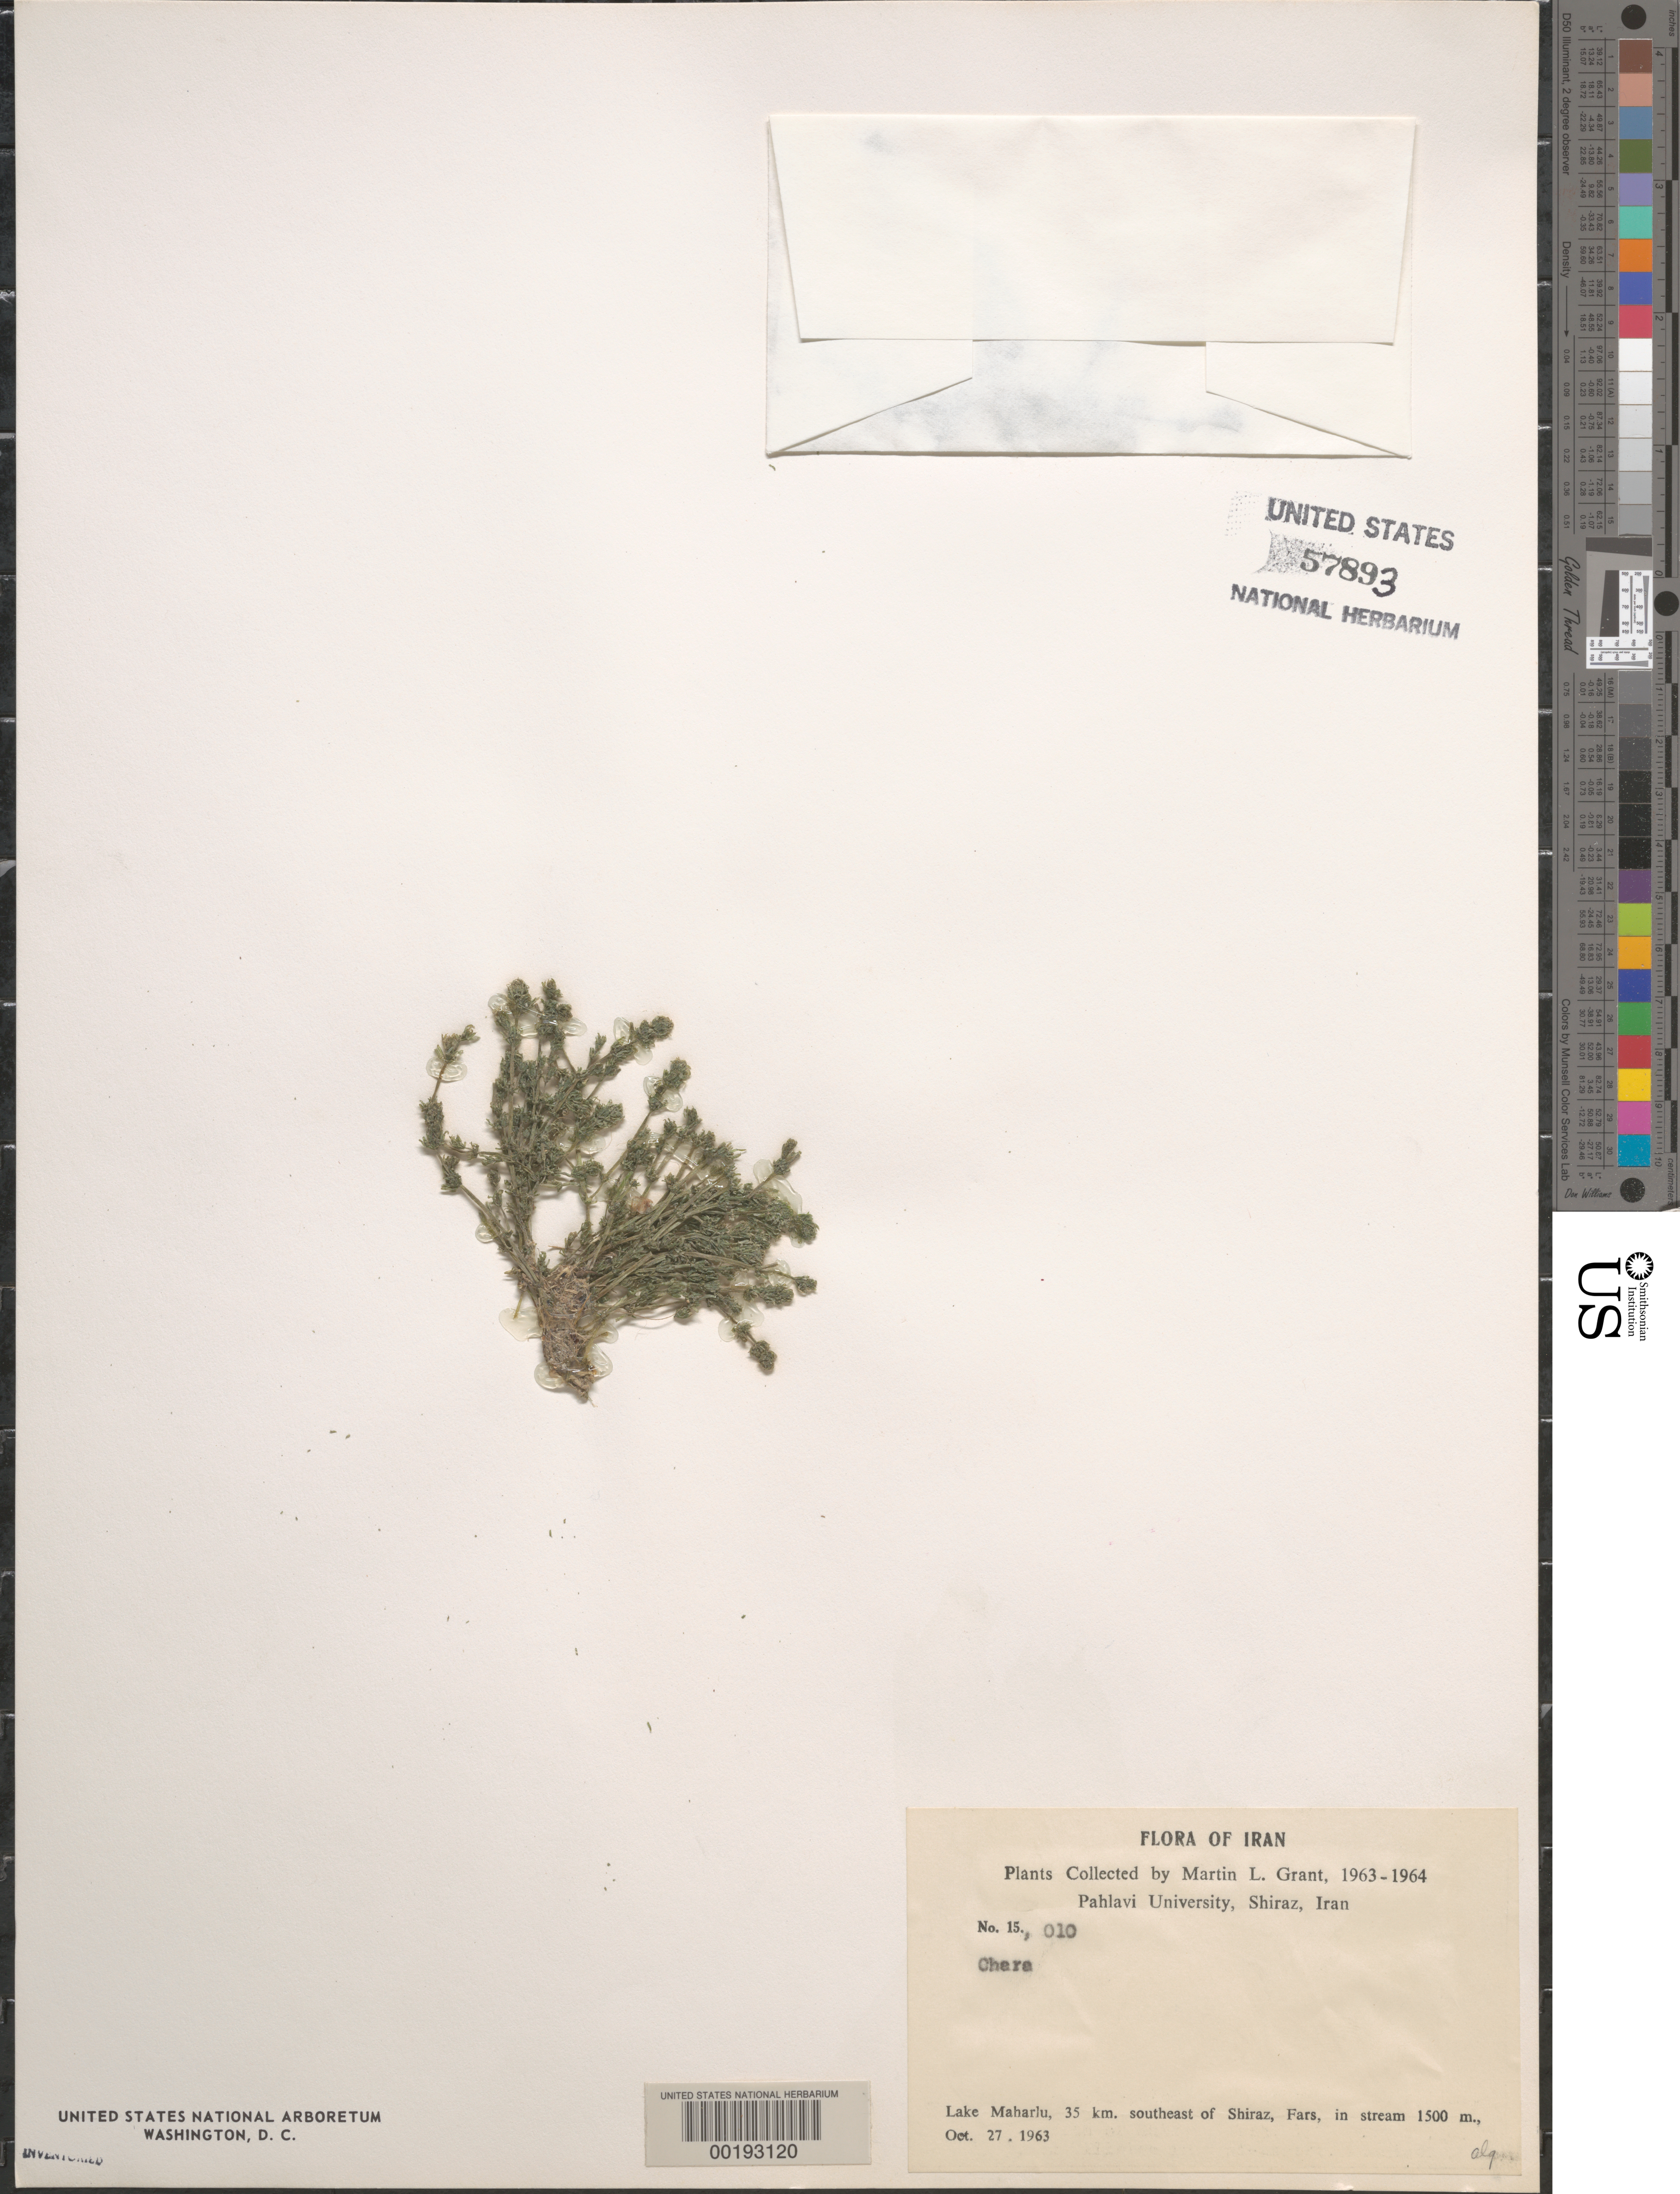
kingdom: Plantae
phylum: Charophyta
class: Charophyceae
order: Charales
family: Characeae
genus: Chara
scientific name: Chara sp.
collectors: M. L. Grant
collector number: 15010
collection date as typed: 27 Oct 1963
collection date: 1963-10-27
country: Iran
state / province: Fars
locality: Lake maharlu, 35 km southeast of shiraz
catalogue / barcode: US 57893